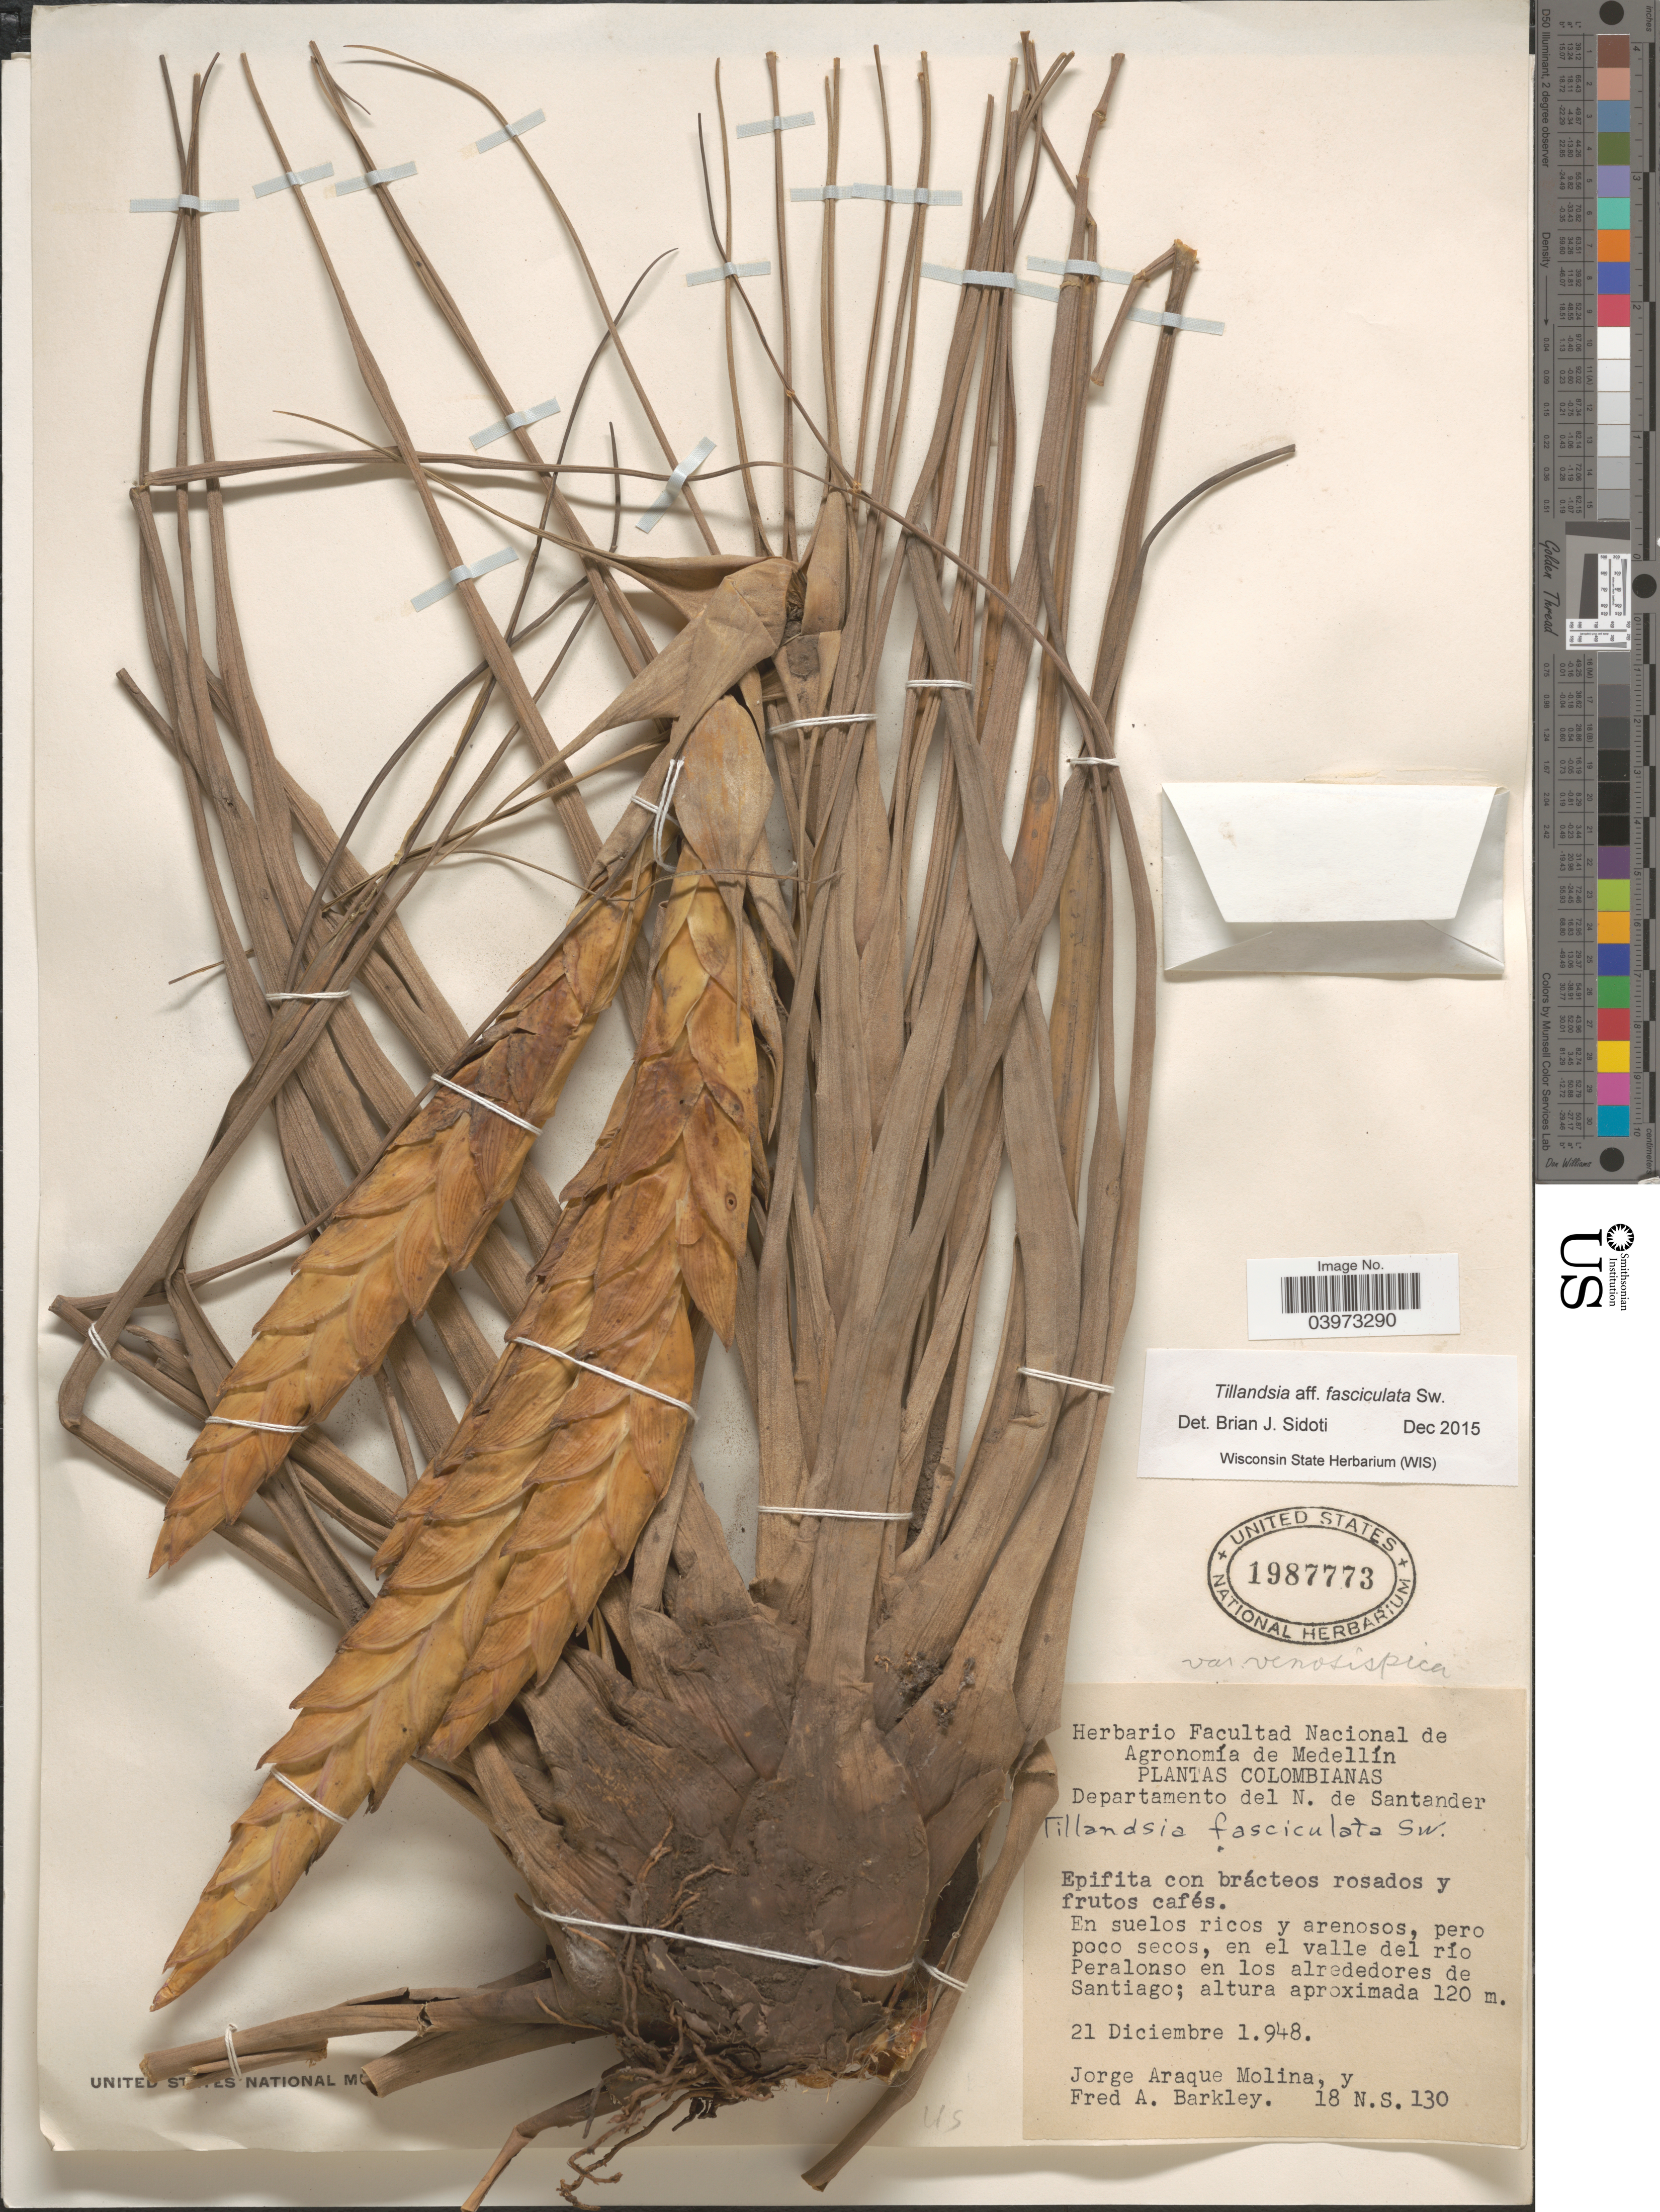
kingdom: Plantae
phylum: Tracheophyta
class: Liliopsida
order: Poales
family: Bromeliaceae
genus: Tillandsia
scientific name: Tillandsia fasciculata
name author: Sw.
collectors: J. Araque Molina & F. A. Barkley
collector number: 18N.S.130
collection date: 1948-12-21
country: Colombia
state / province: Norte de Santander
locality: Departamento del N. de Santander. En suelos ricos y arenosos, pero poco secos, en el valle del río Peralonso en los alrededores de Santiago.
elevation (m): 120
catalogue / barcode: US 1987773